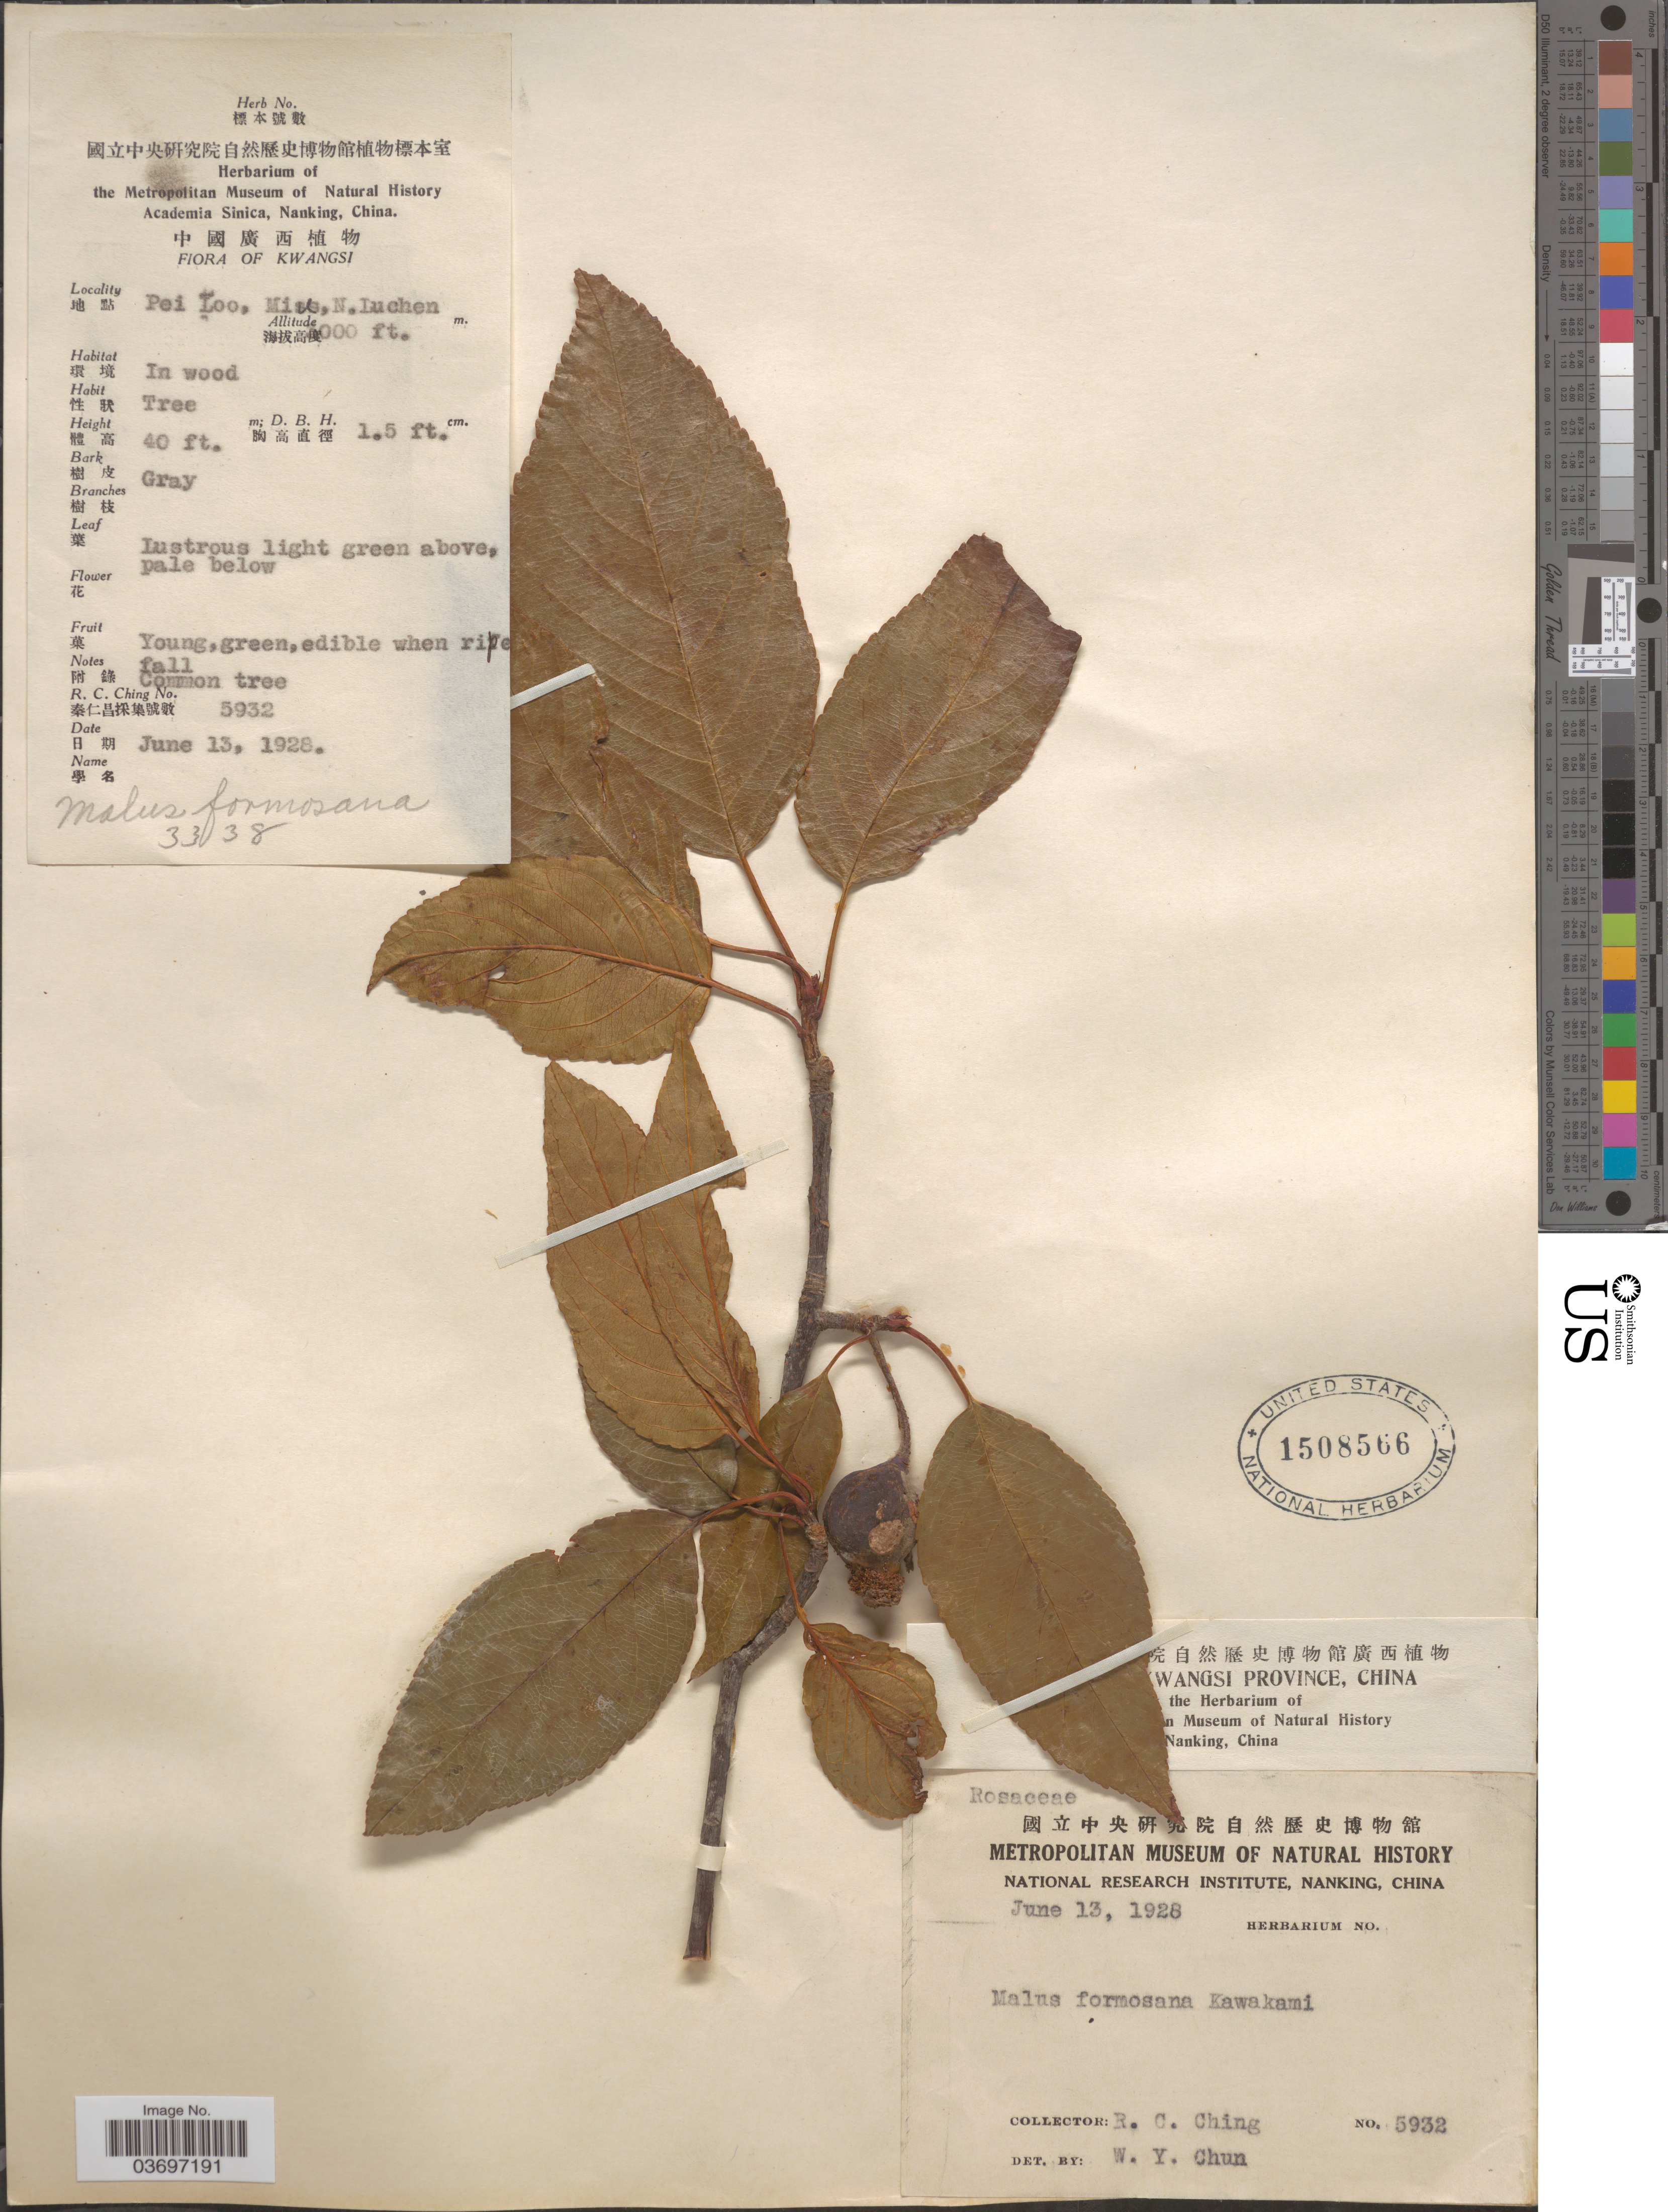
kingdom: Plantae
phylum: Tracheophyta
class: Magnoliopsida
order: Rosales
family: Rosaceae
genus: Malus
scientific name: Malus formosana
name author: Kawak. & Koidz.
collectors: R. C. Ching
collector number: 5932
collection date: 1928-06-13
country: China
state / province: Guangxi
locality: Kwangsi. Pei Loo, Miu, N. Luchen.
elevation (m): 914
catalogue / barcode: US 1508566